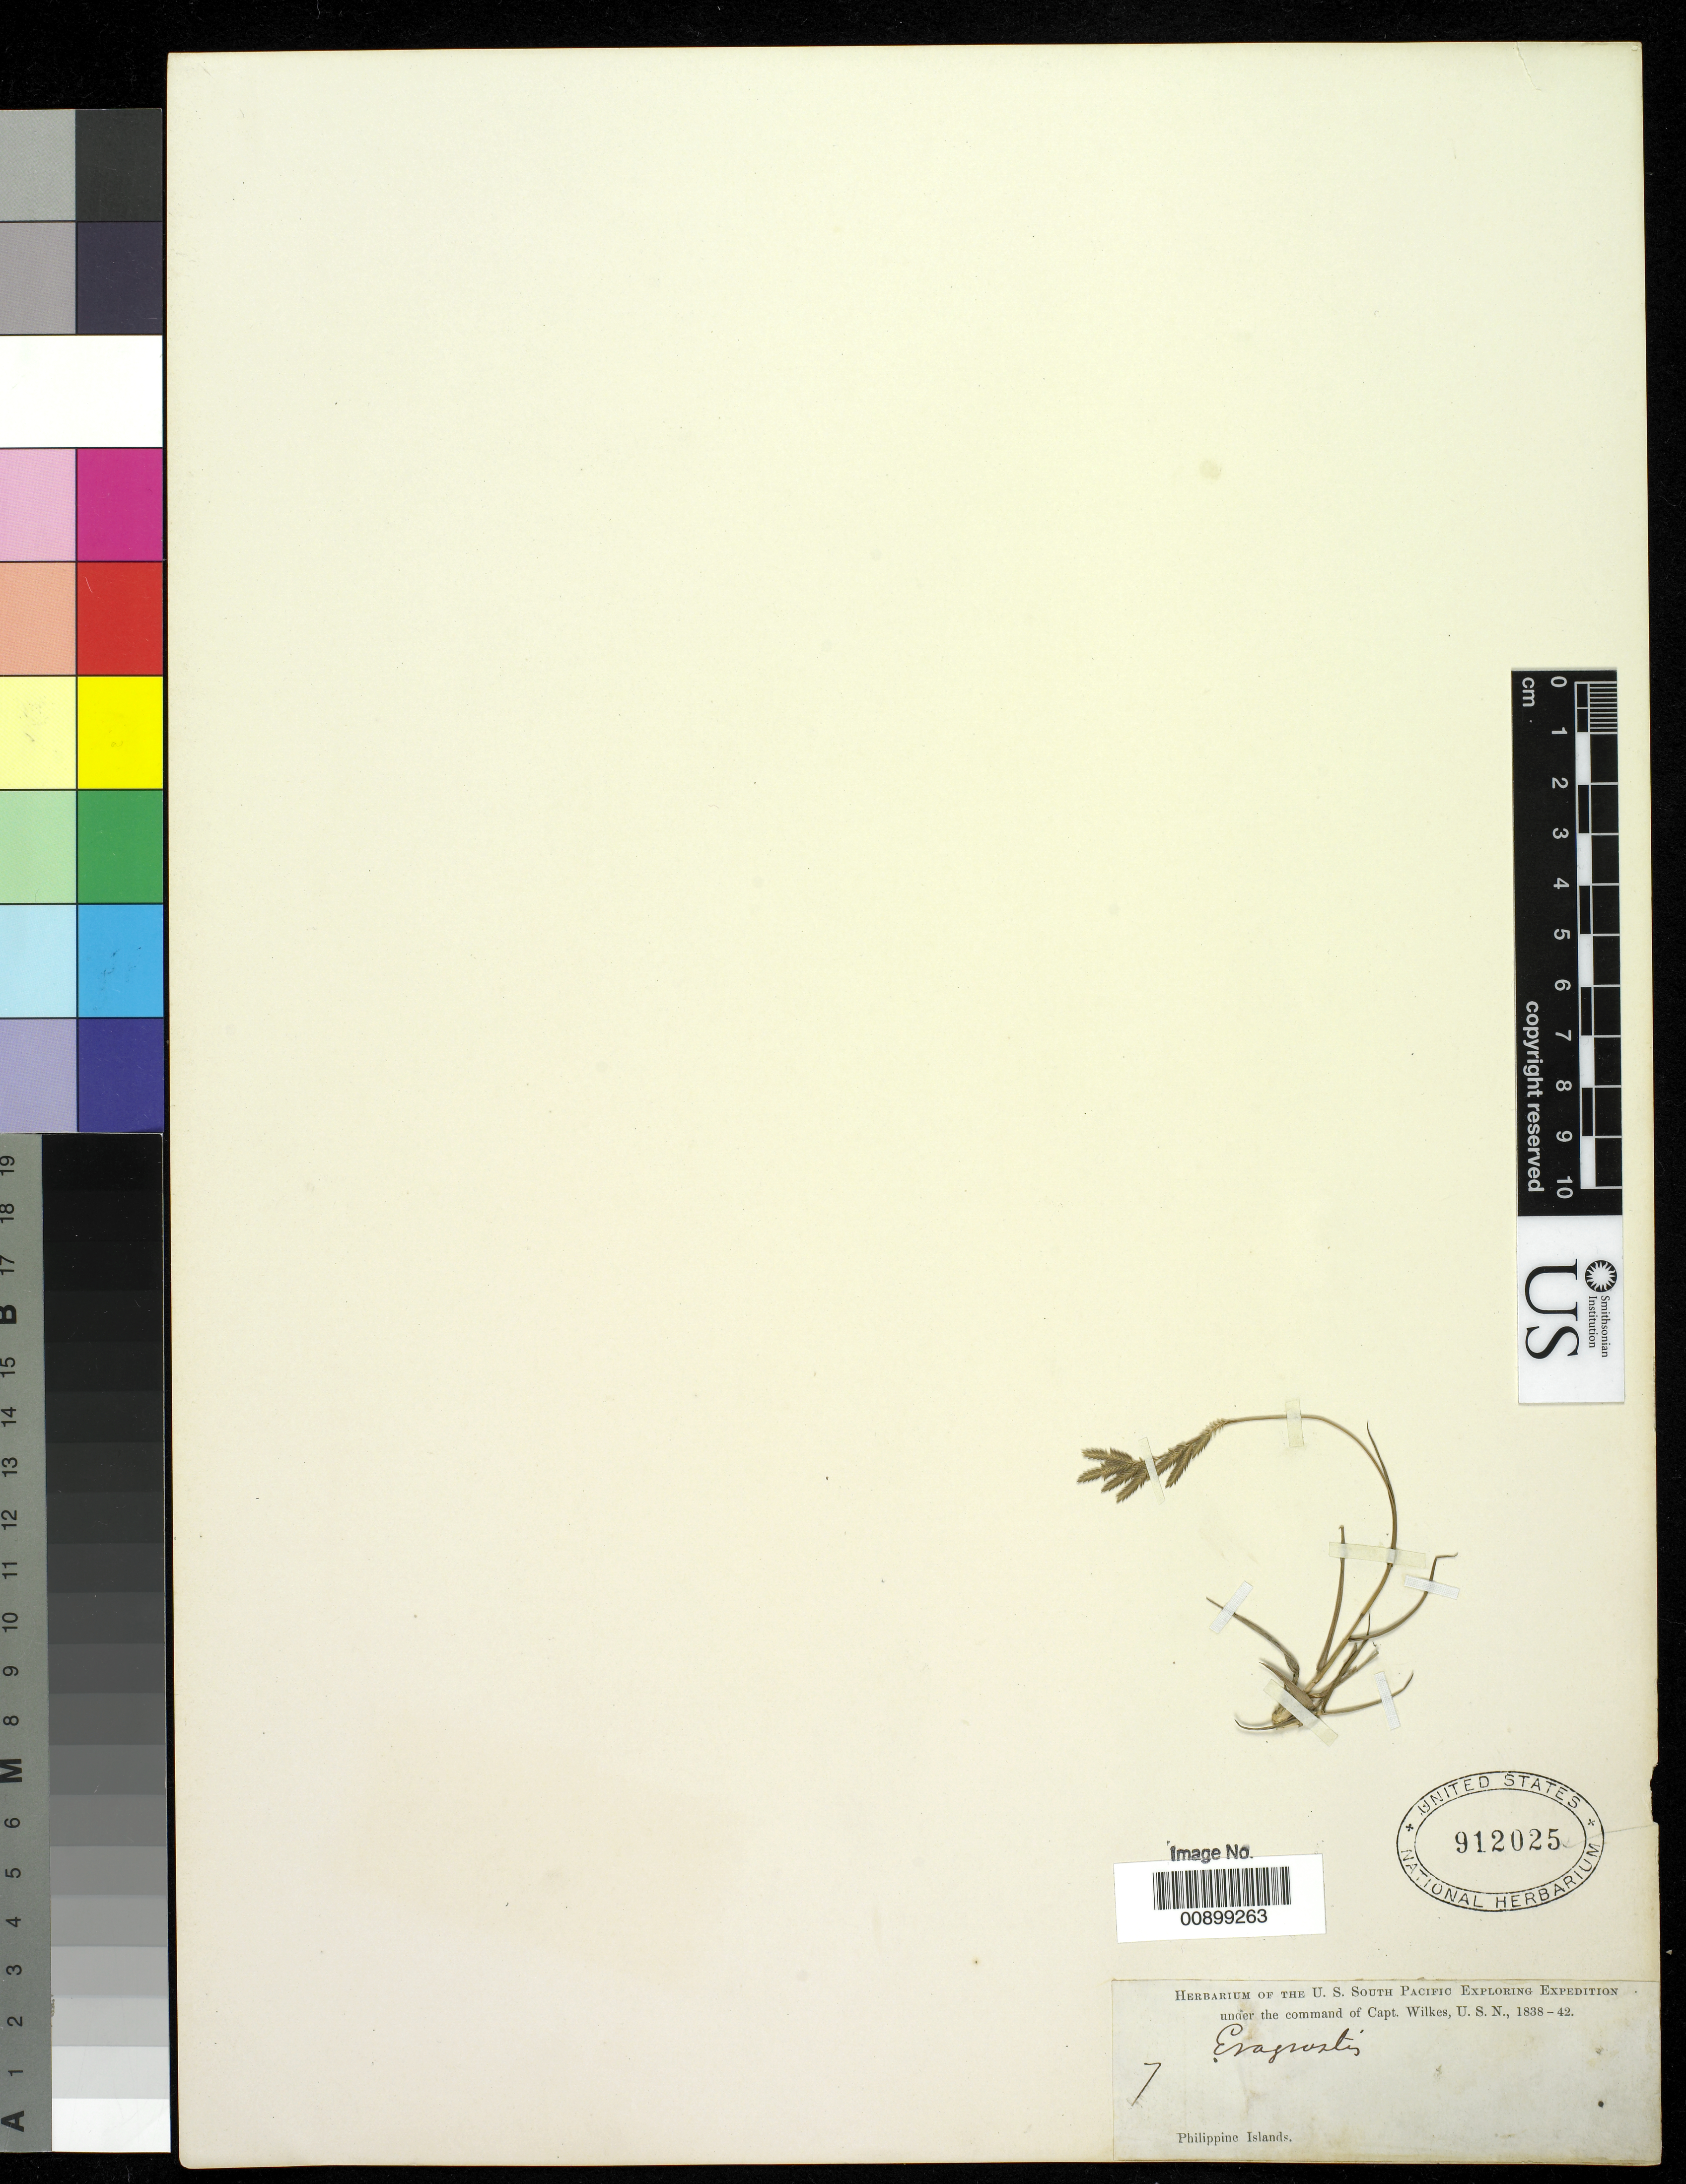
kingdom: Plantae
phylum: Tracheophyta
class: Liliopsida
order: Poales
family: Poaceae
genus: Eragrostis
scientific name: Eragrostis brownii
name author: (Kunth) Nees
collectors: Wilkes Explor. Exped.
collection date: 1838/1842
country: Philippines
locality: Philippine Islands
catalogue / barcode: US 912025